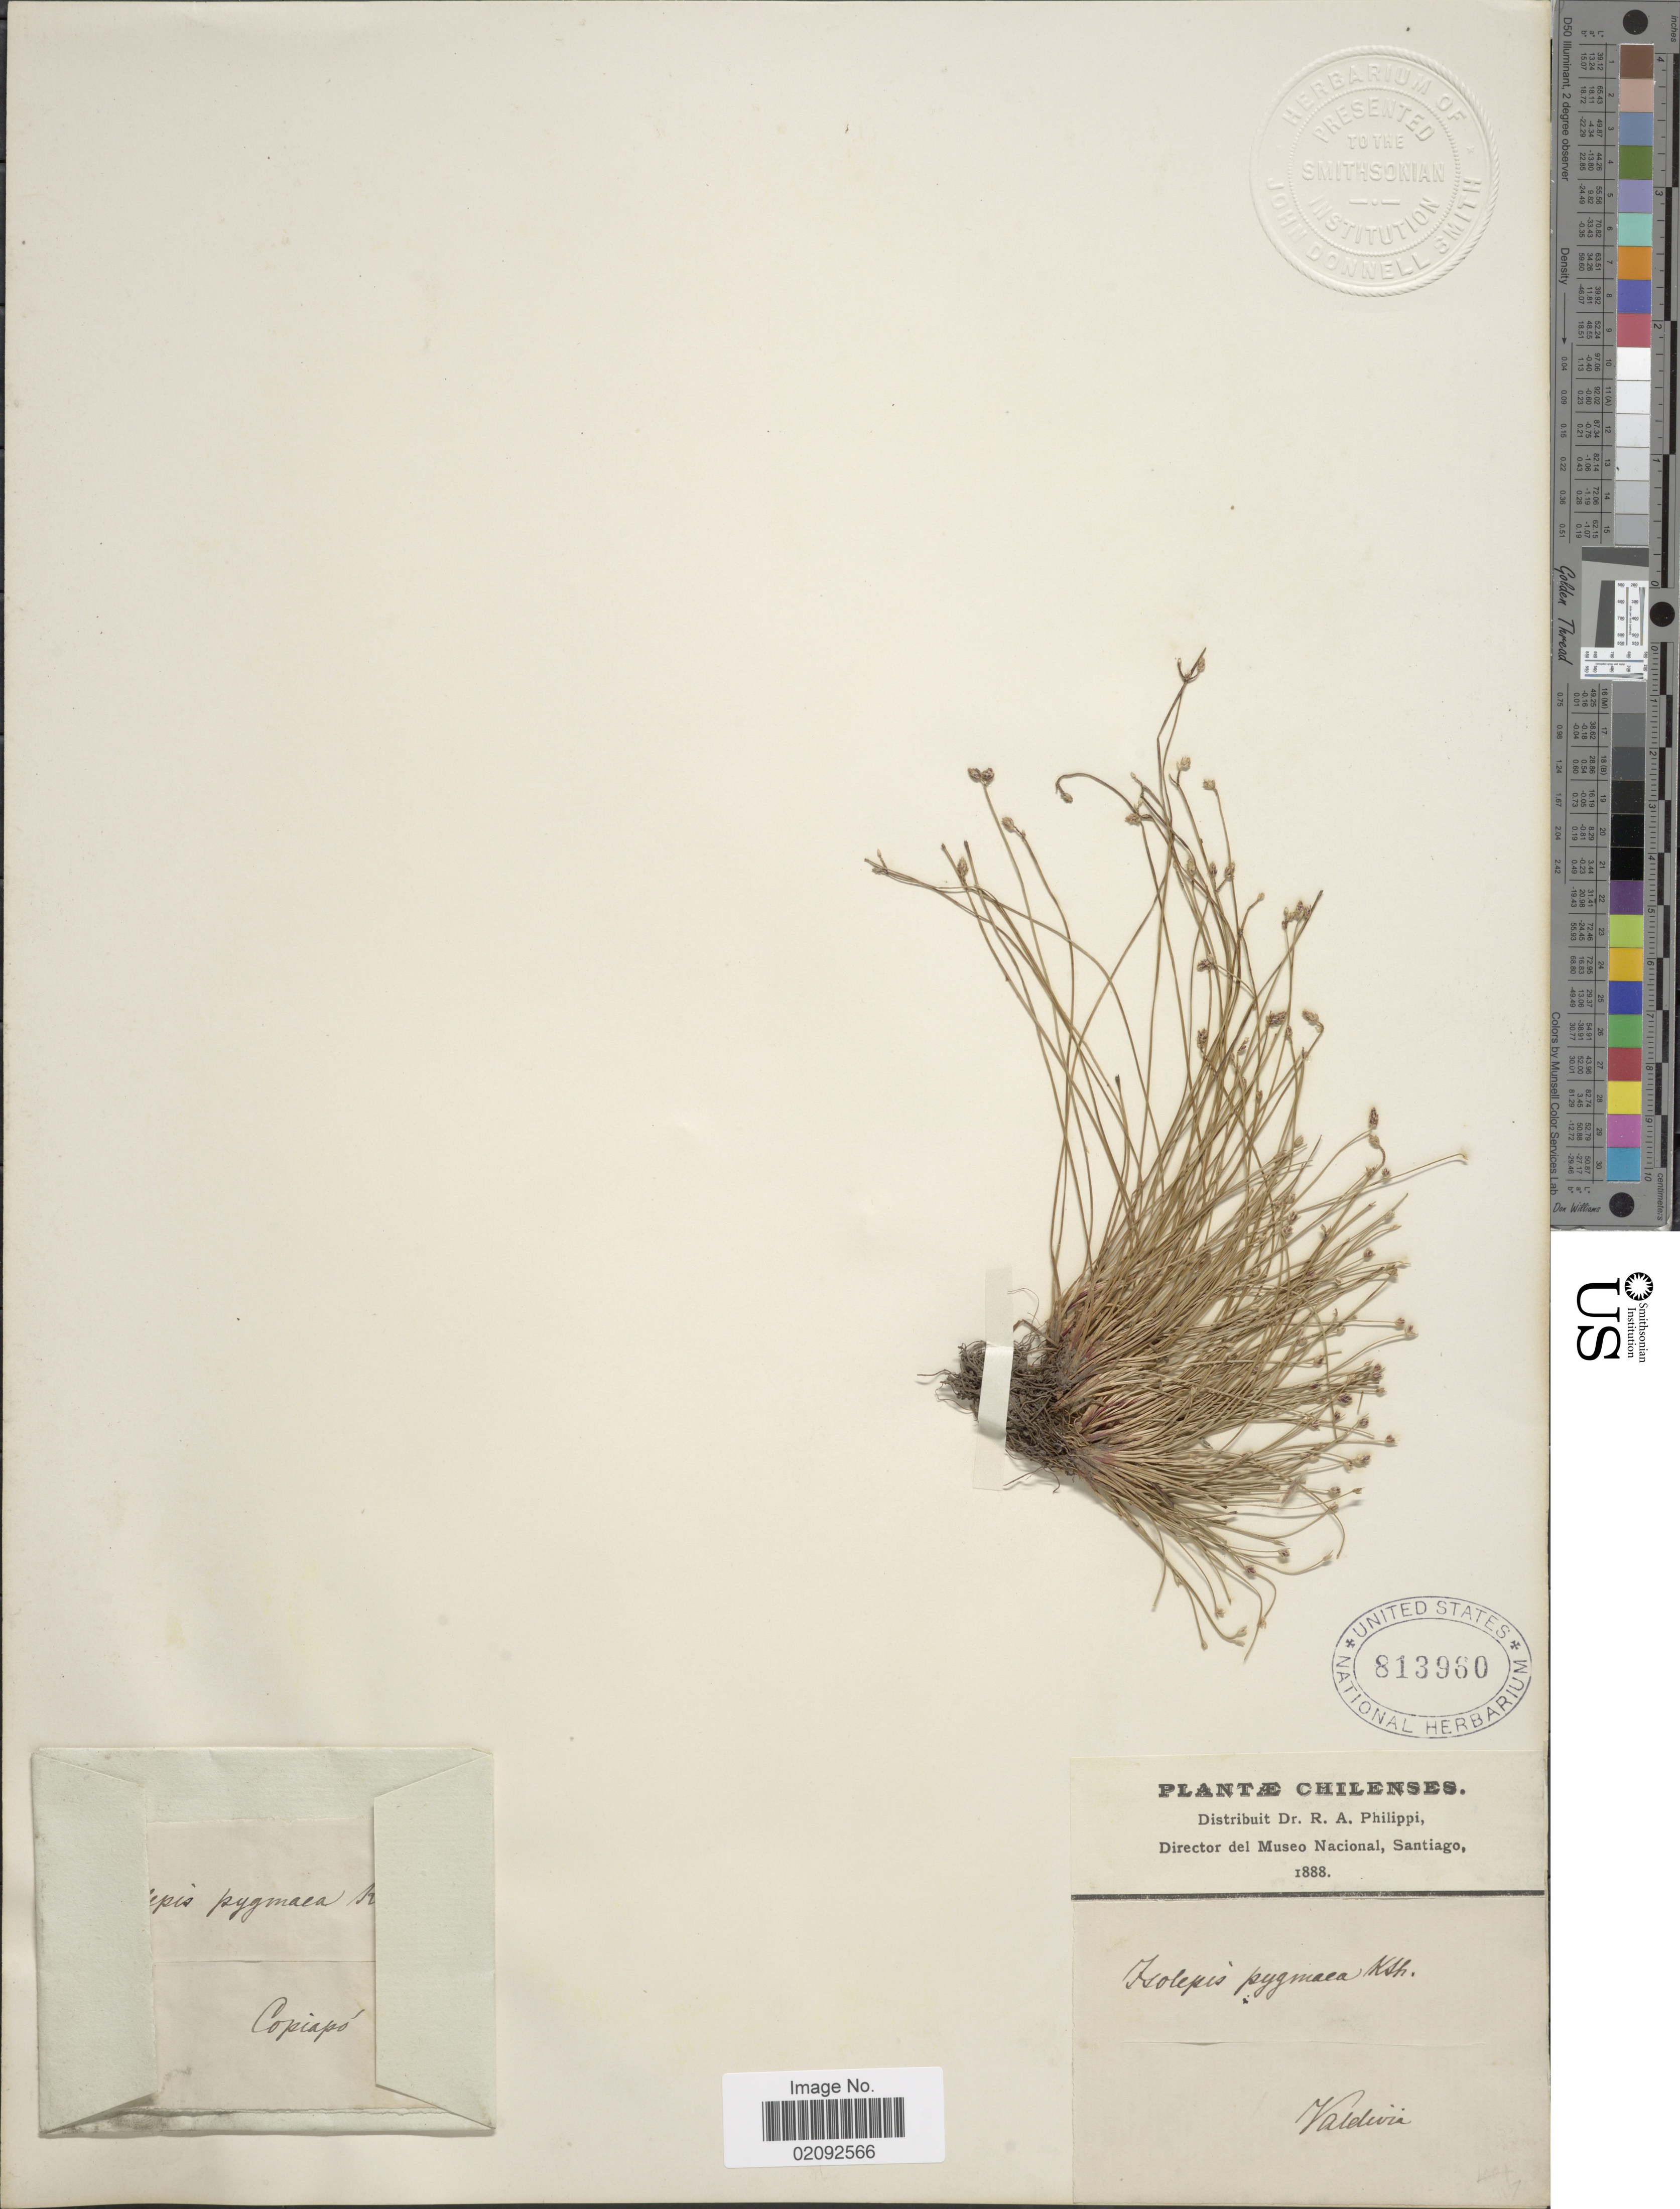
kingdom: Plantae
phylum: Tracheophyta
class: Liliopsida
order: Poales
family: Cyperaceae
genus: Isolepis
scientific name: Isolepis cernua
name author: (Vahl) Roem. & Schult.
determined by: Strong, Mark T., (BOT), Smithsonian Institution - National Museum of Natural History (UNITED STATES)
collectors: R. A. Philippi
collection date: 1888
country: Chile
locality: Valdivia.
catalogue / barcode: US 813960